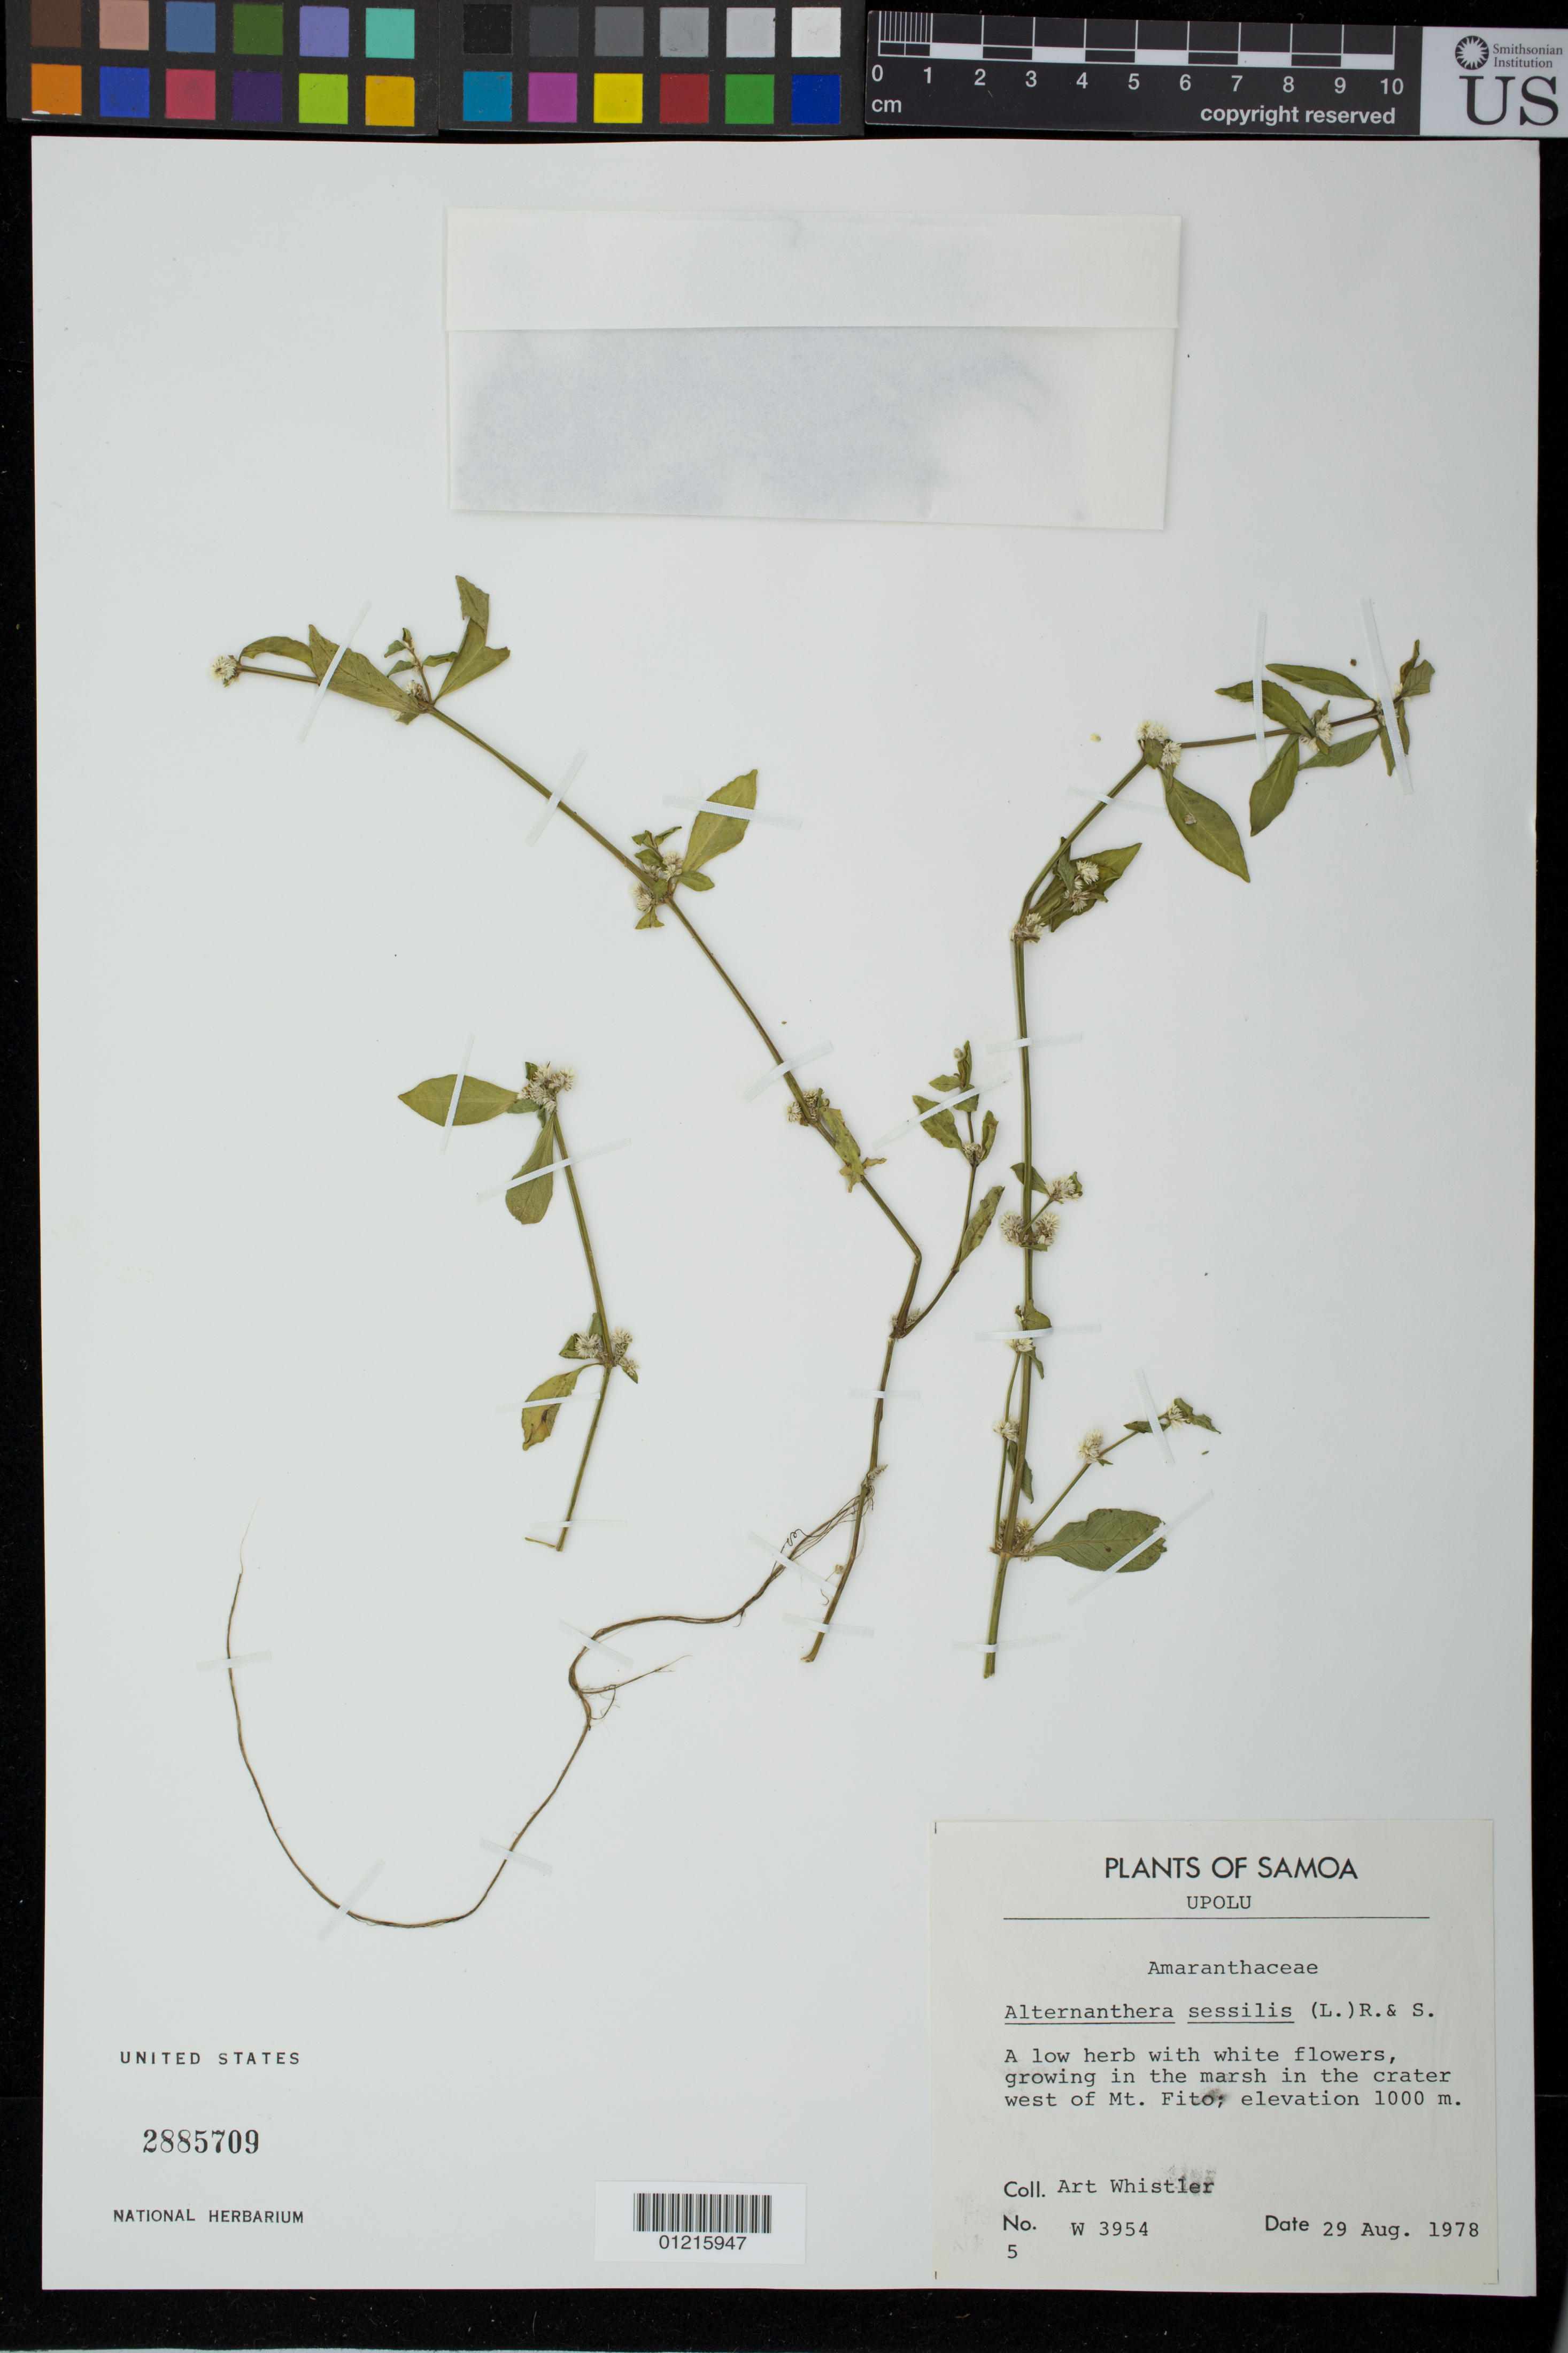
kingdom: Plantae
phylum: Tracheophyta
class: Magnoliopsida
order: Caryophyllales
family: Amaranthaceae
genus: Alternanthera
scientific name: Alternanthera sessilis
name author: (L.) DC.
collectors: A. Whistler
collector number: W3954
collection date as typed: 29 Aug 1978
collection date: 1978-08-29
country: Samoa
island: Upolu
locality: Mt fito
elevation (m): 1000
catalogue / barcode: US 2885709